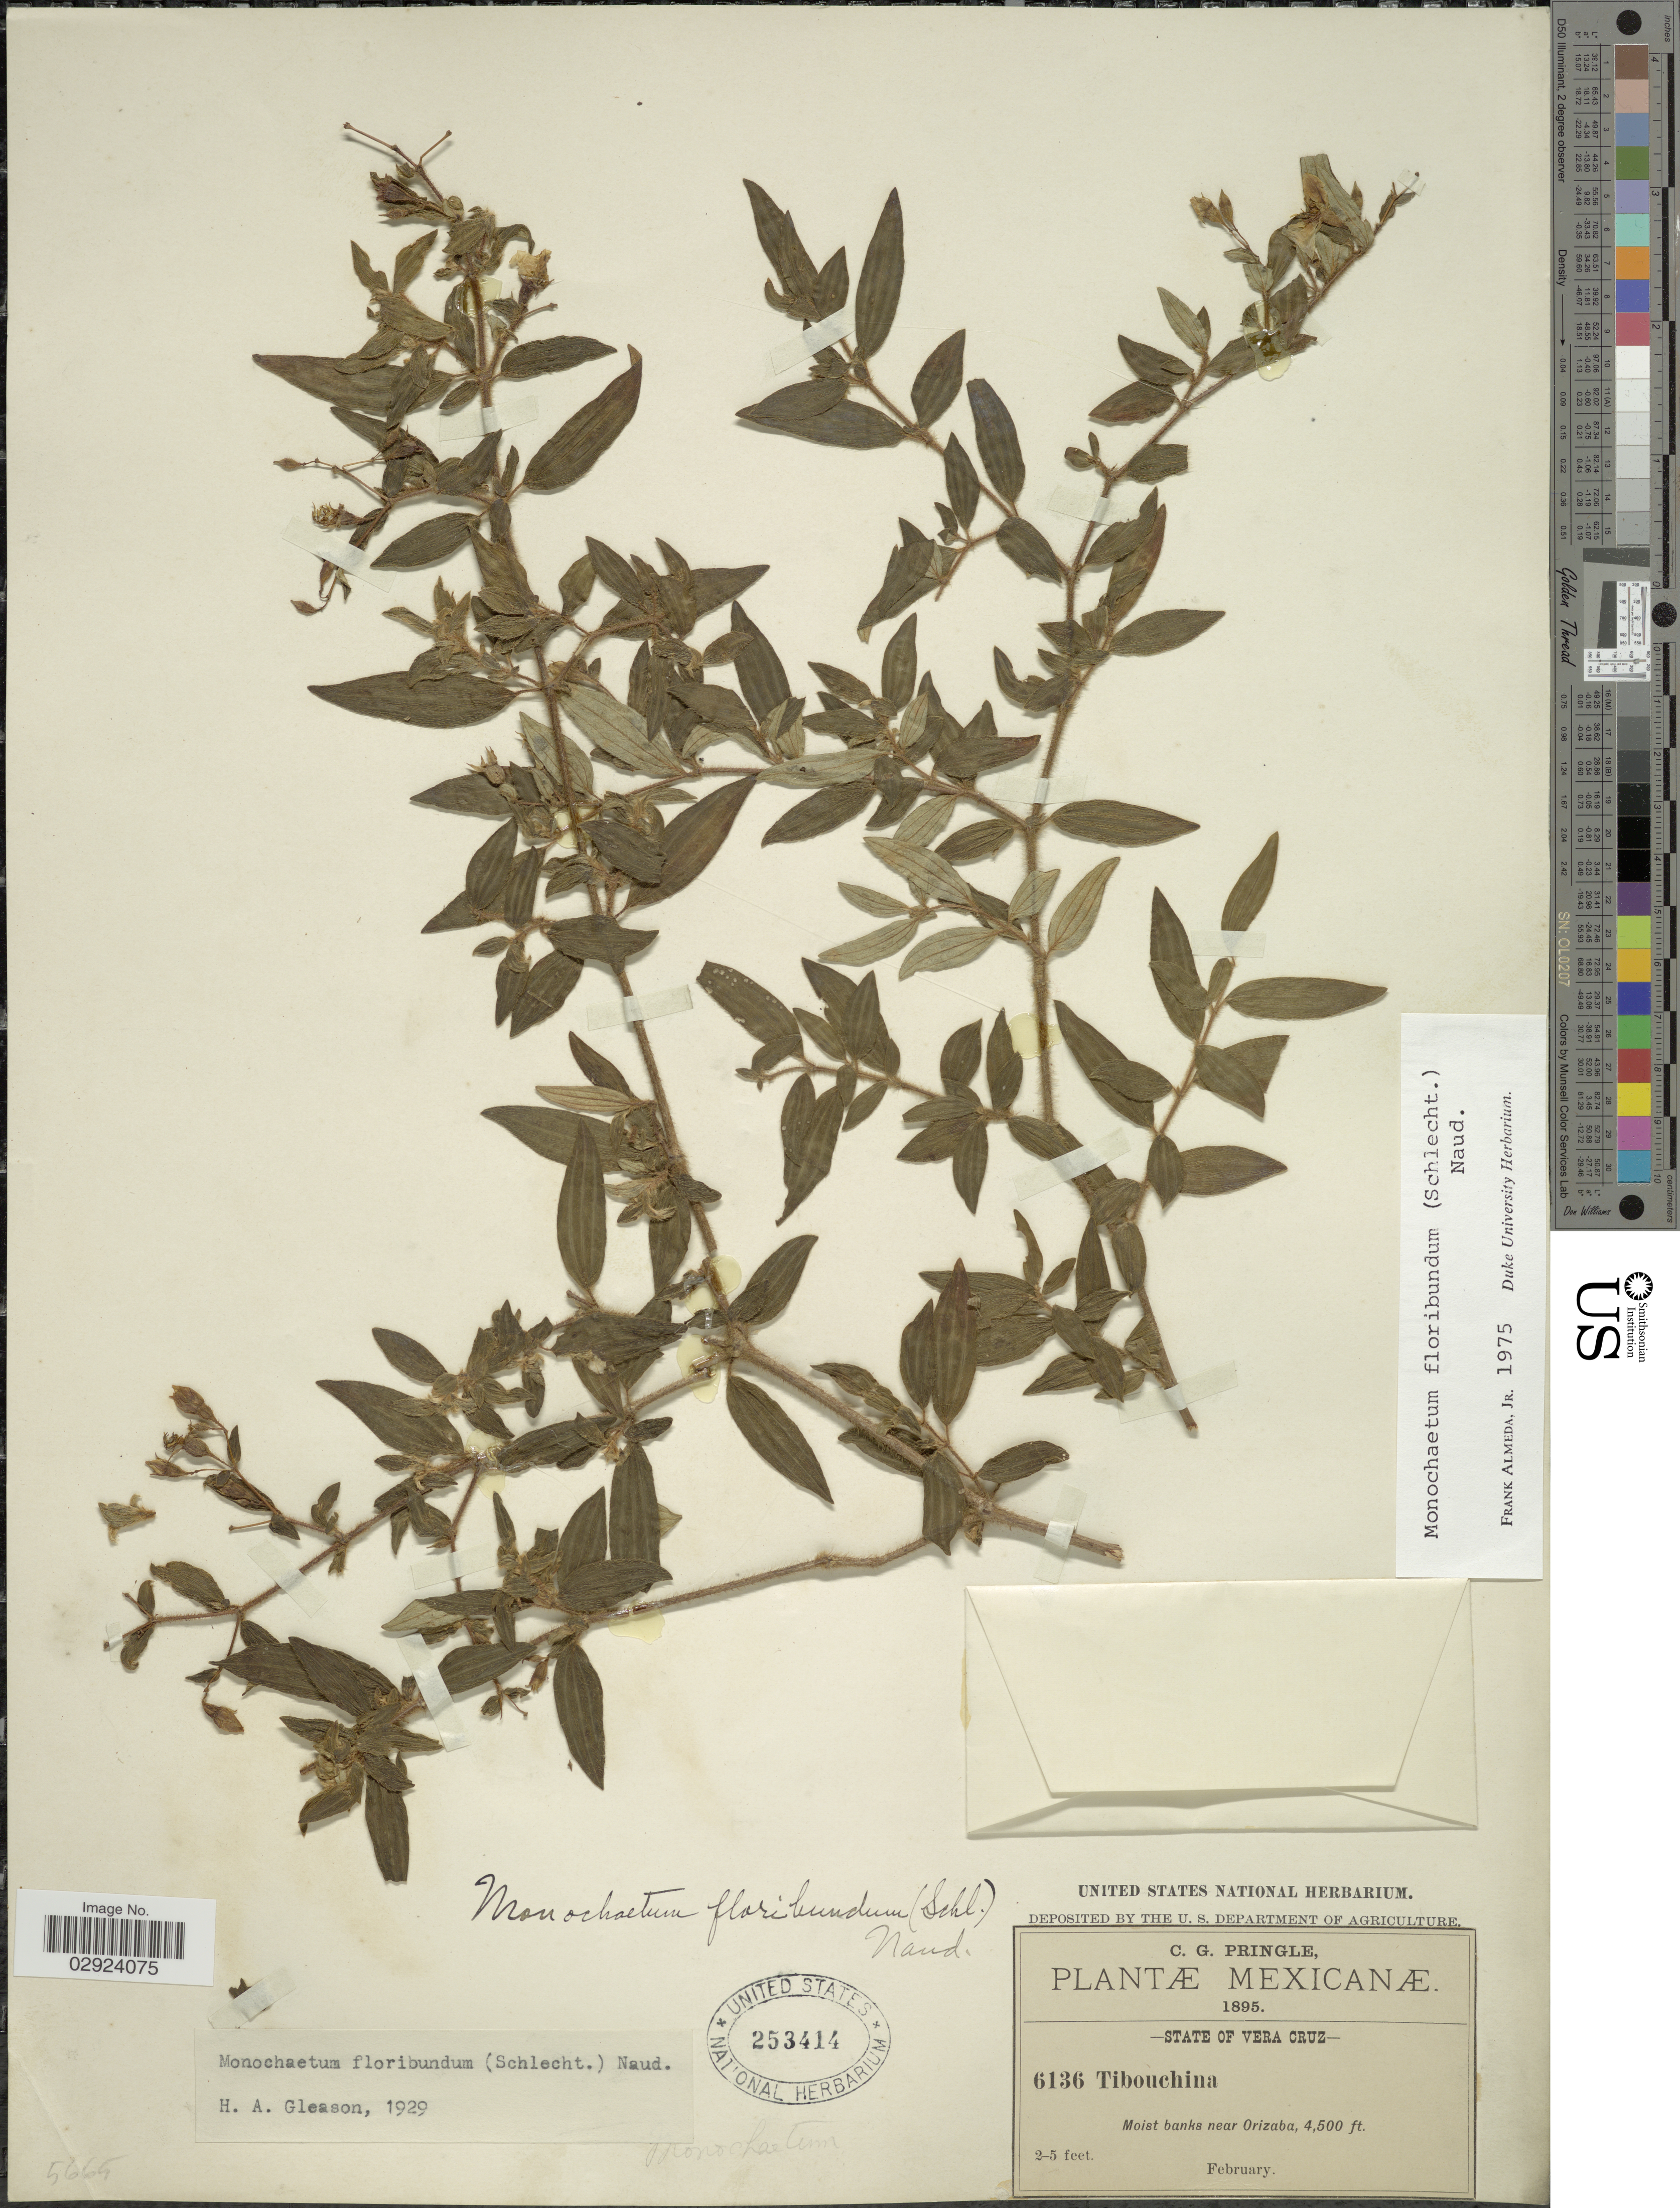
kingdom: Plantae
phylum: Tracheophyta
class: Magnoliopsida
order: Myrtales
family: Melastomataceae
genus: Monochaetum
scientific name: Monochaetum floribundum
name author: (Schltdl.) Naudin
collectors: C. G. Pringle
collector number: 6136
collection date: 1895-02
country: Mexico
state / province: Veracruz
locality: State of Vera Cruz, Moist banks near Orizaba.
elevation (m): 1372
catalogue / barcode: US 253414